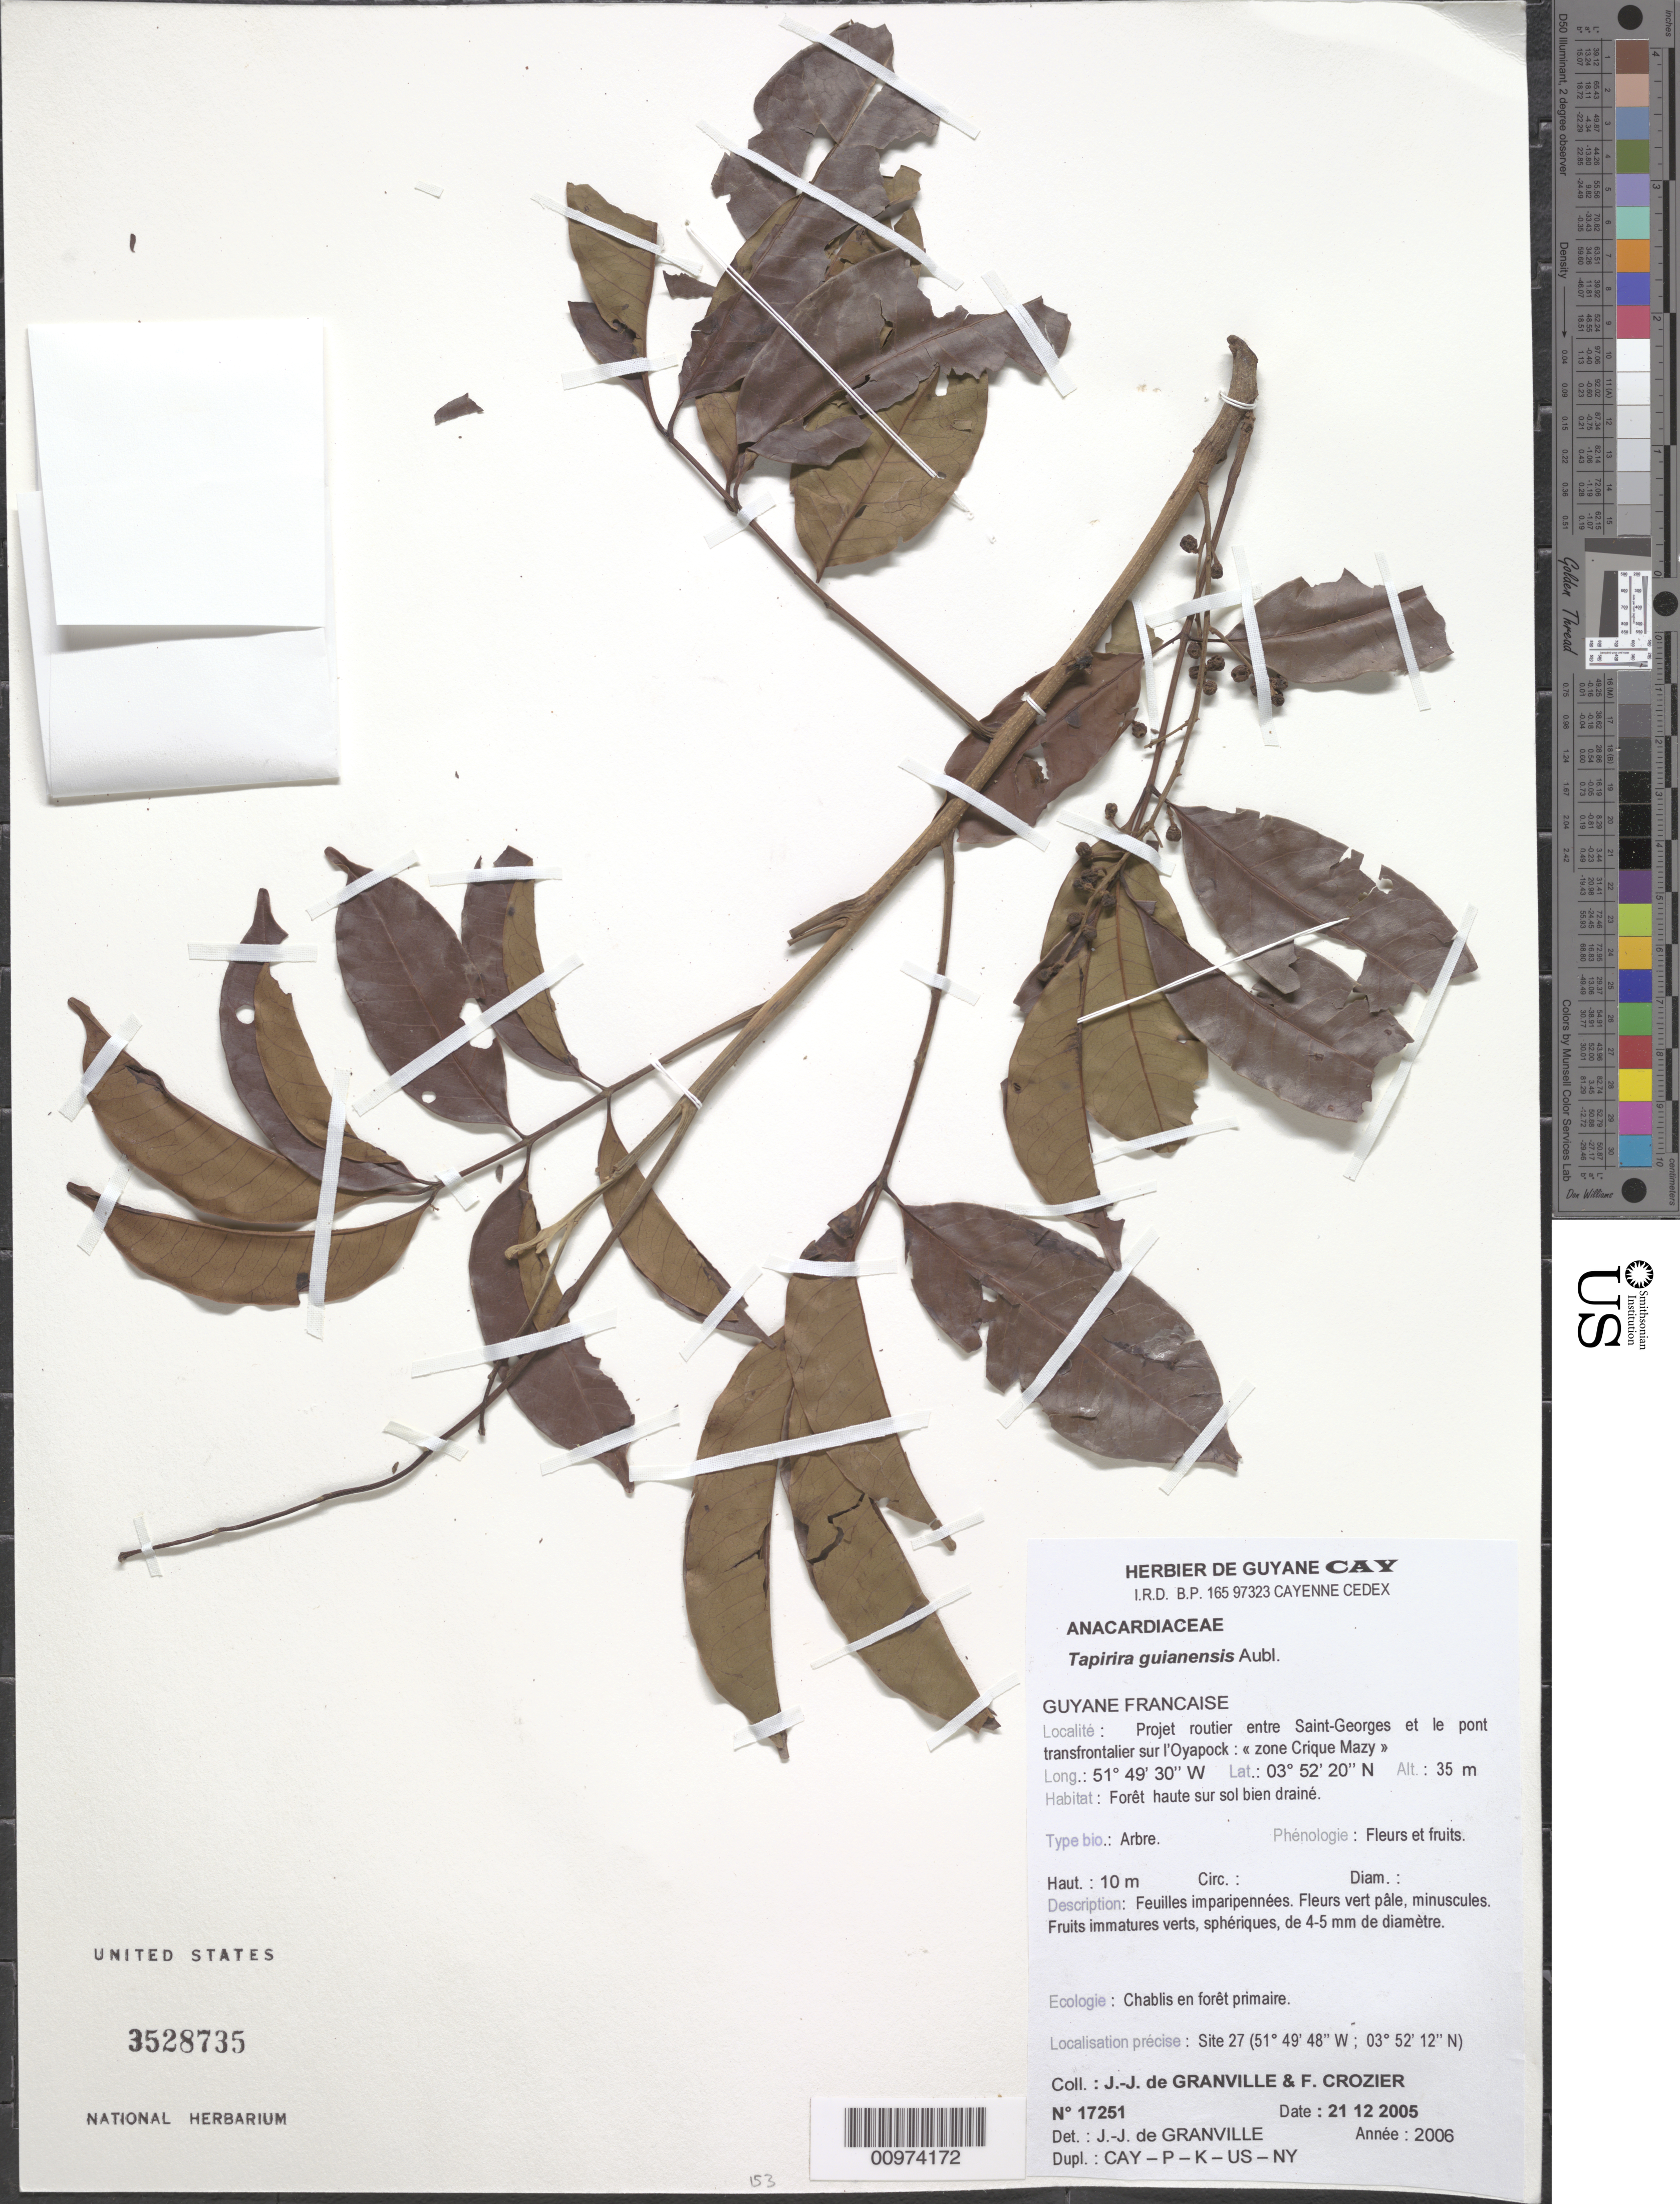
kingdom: Plantae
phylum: Tracheophyta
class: Magnoliopsida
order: Sapindales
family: Anacardiaceae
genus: Tapirira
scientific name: Tapirira guianensis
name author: Aubl.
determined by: Granville, J. J. de, (CAY), Institut de Recherche pour le Developpement (IRD) (FRENCH GUIANA)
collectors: J.-J. de Granville & F. Crozier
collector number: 17250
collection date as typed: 21-Dec-05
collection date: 2005-12-21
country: French Guiana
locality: Project routier entre Saint-Georges et le pont transfrontalier sur l'Oyapock, "zone Crique Mazy", site 27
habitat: Foret haute sur sol bien draine. Chablis en foret primaire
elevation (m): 35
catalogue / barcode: US 3528735